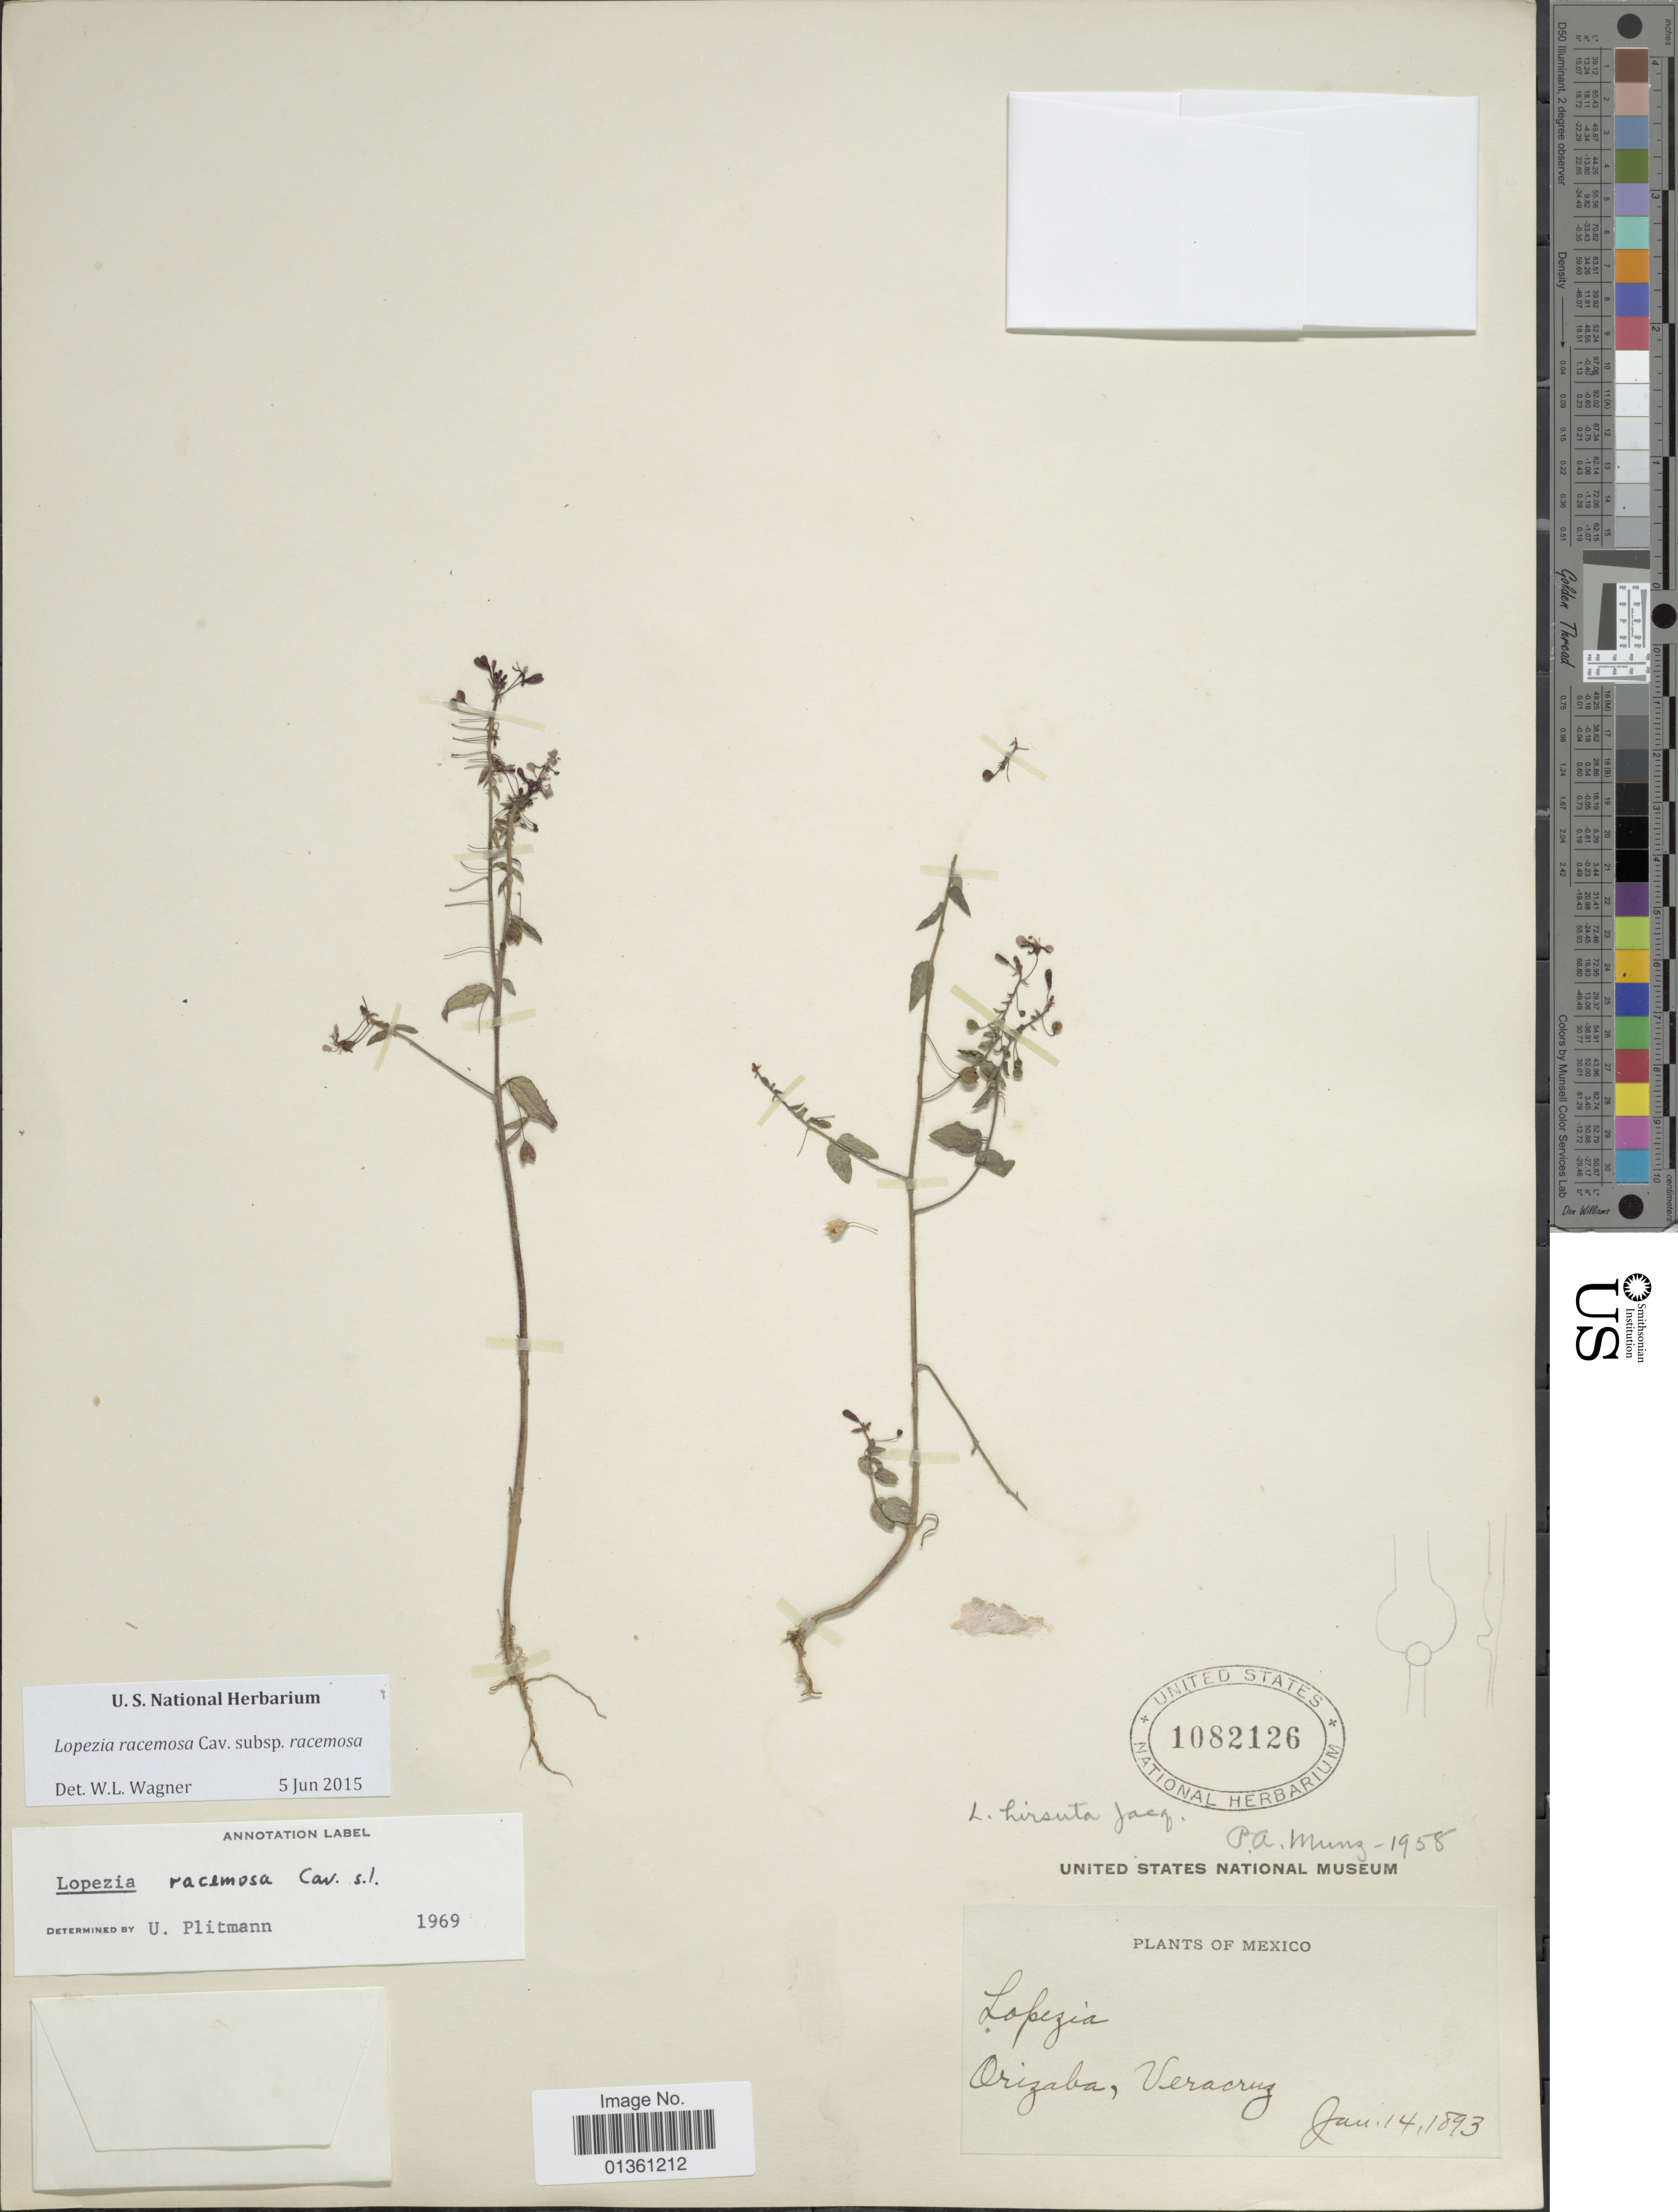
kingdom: Plantae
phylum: Tracheophyta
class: Magnoliopsida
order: Myrtales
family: Onagraceae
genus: Lopezia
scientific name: Lopezia racemosa subsp. racemosa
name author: Cav.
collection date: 1893-01-14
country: Mexico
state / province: Veracruz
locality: Orizaba, Veracruz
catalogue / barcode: US 1082126